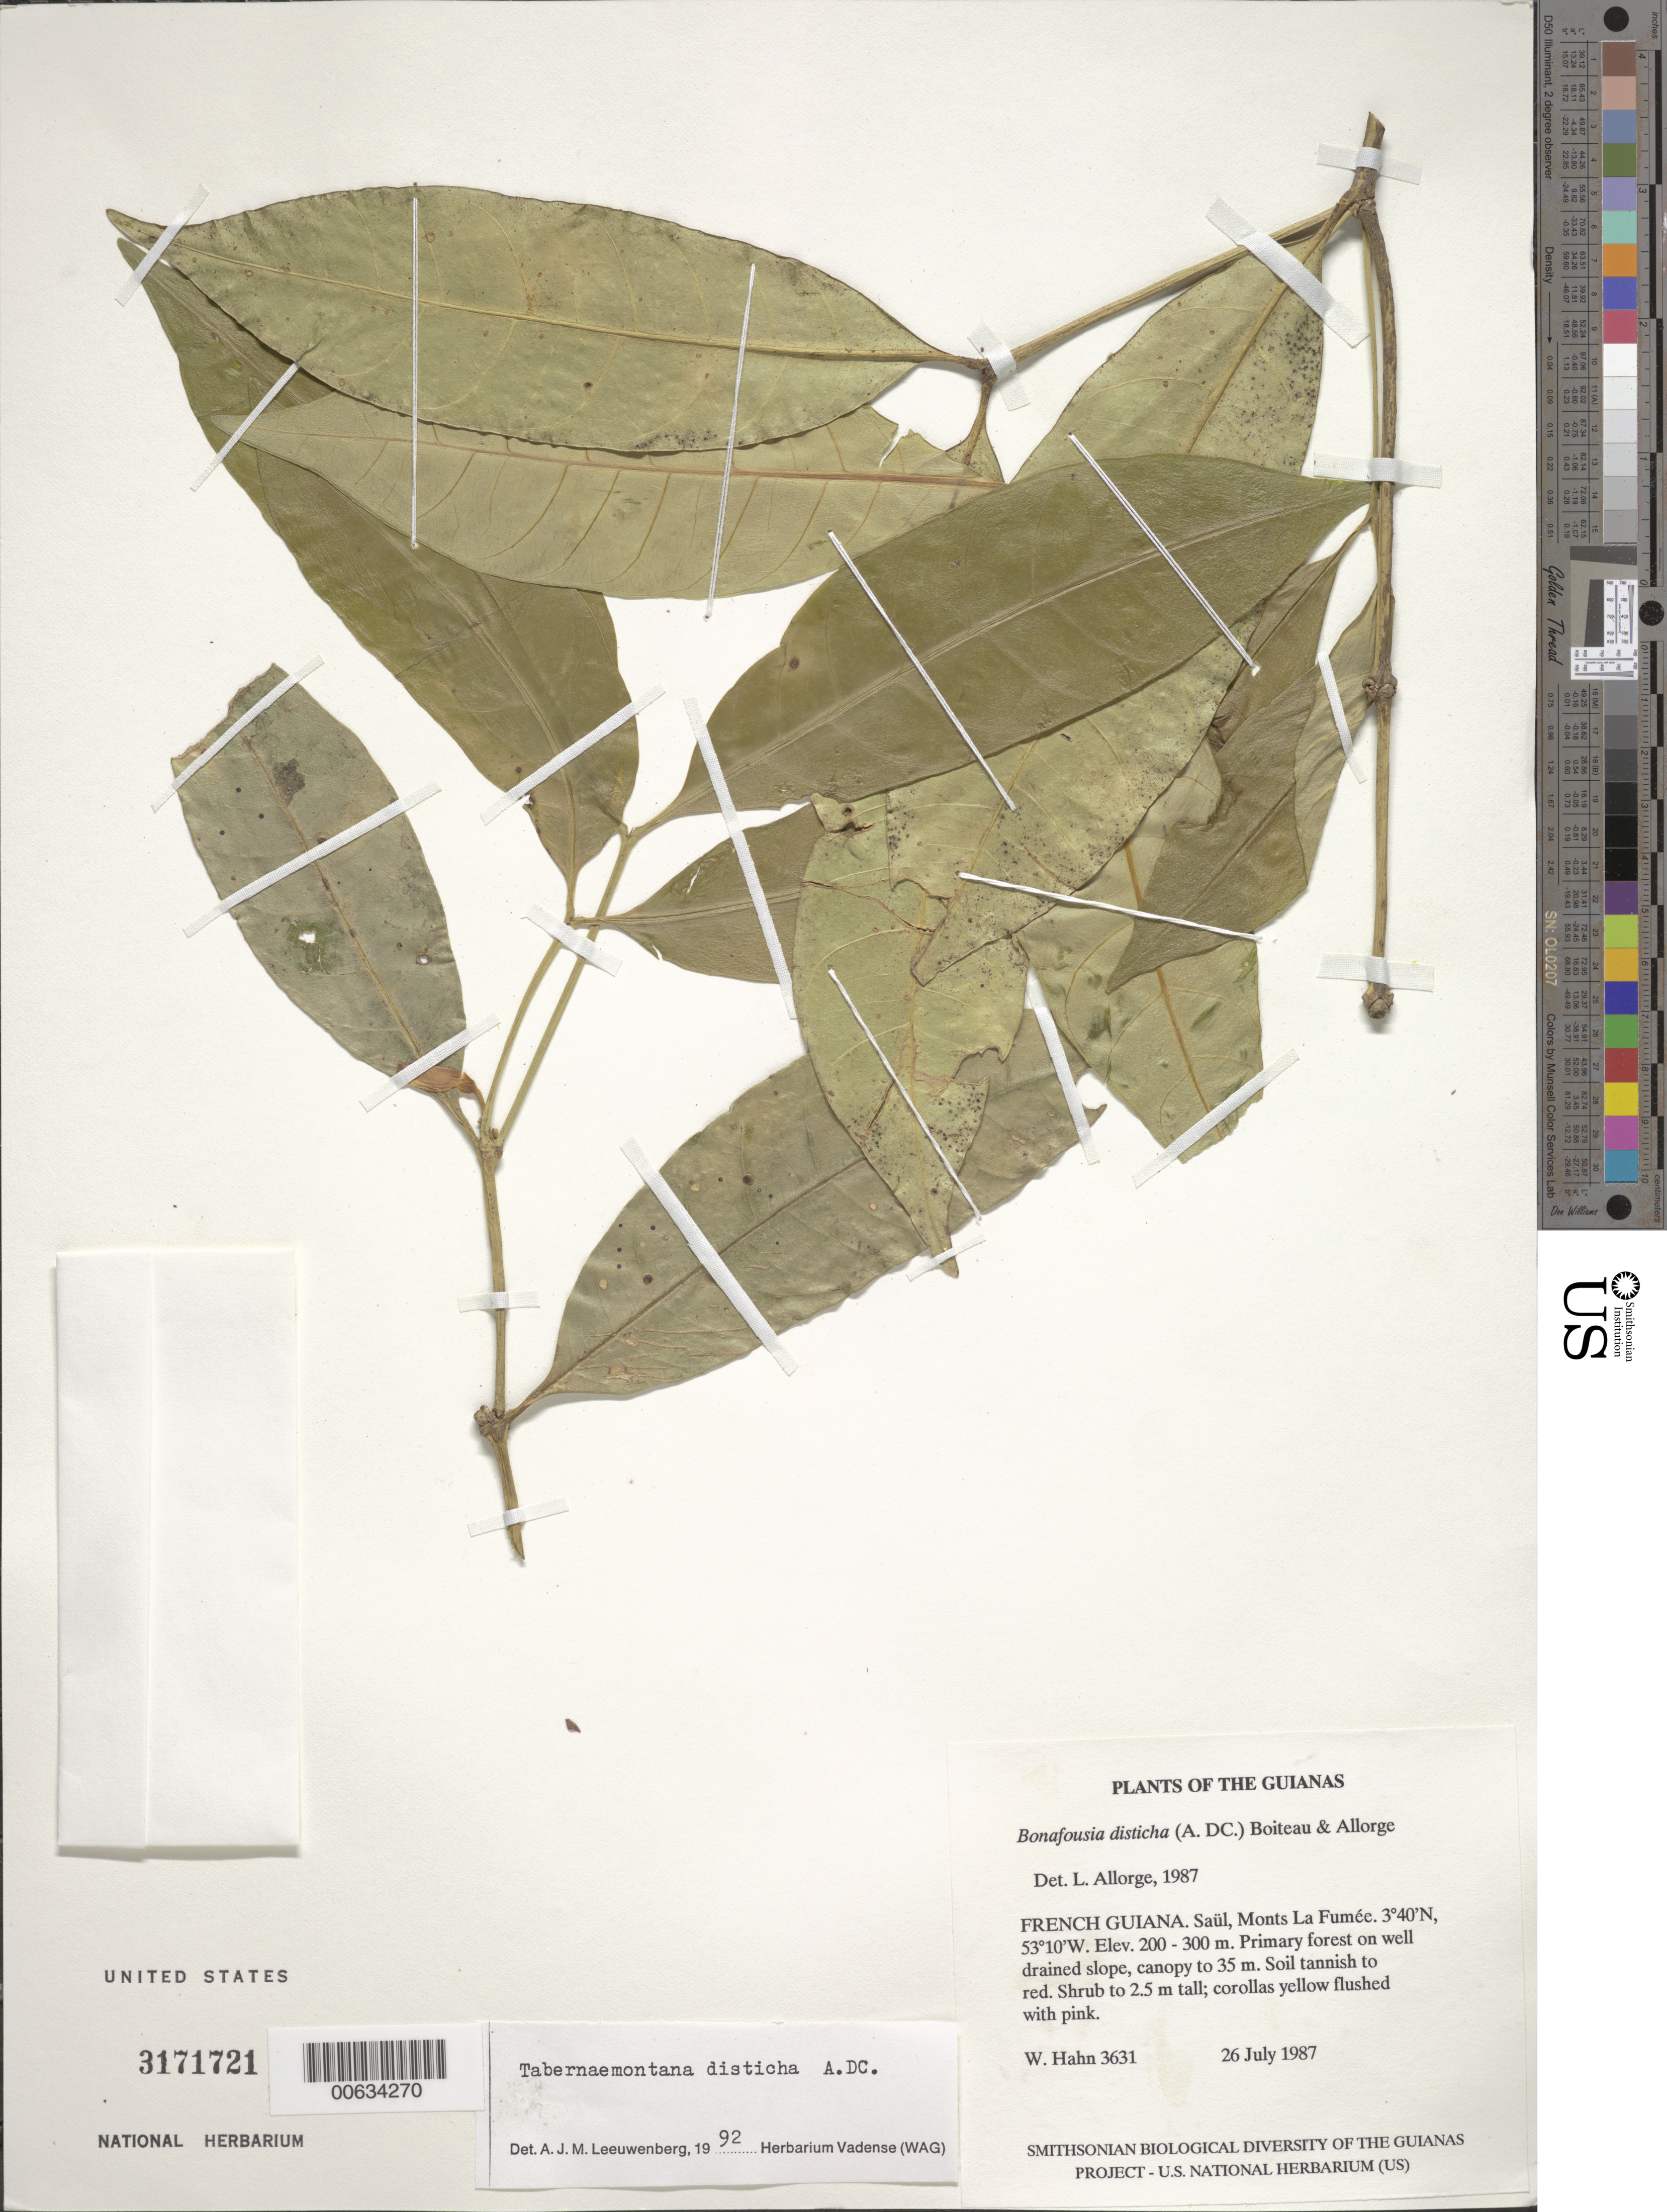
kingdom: Plantae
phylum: Tracheophyta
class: Magnoliopsida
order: Gentianales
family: Apocynaceae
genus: Bonafousia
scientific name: Bonafousia disticha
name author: (A. DC.) Boiteau & L. Allorge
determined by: Allorge, L.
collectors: W. Hahn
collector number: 3631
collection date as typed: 26 July 1987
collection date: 1987-07-26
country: French Guiana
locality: Saül, Monts La Fumée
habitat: Primary forest on well drained slope, canopy to 35 m. Soil tannish to red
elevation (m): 200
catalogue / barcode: US 3171721